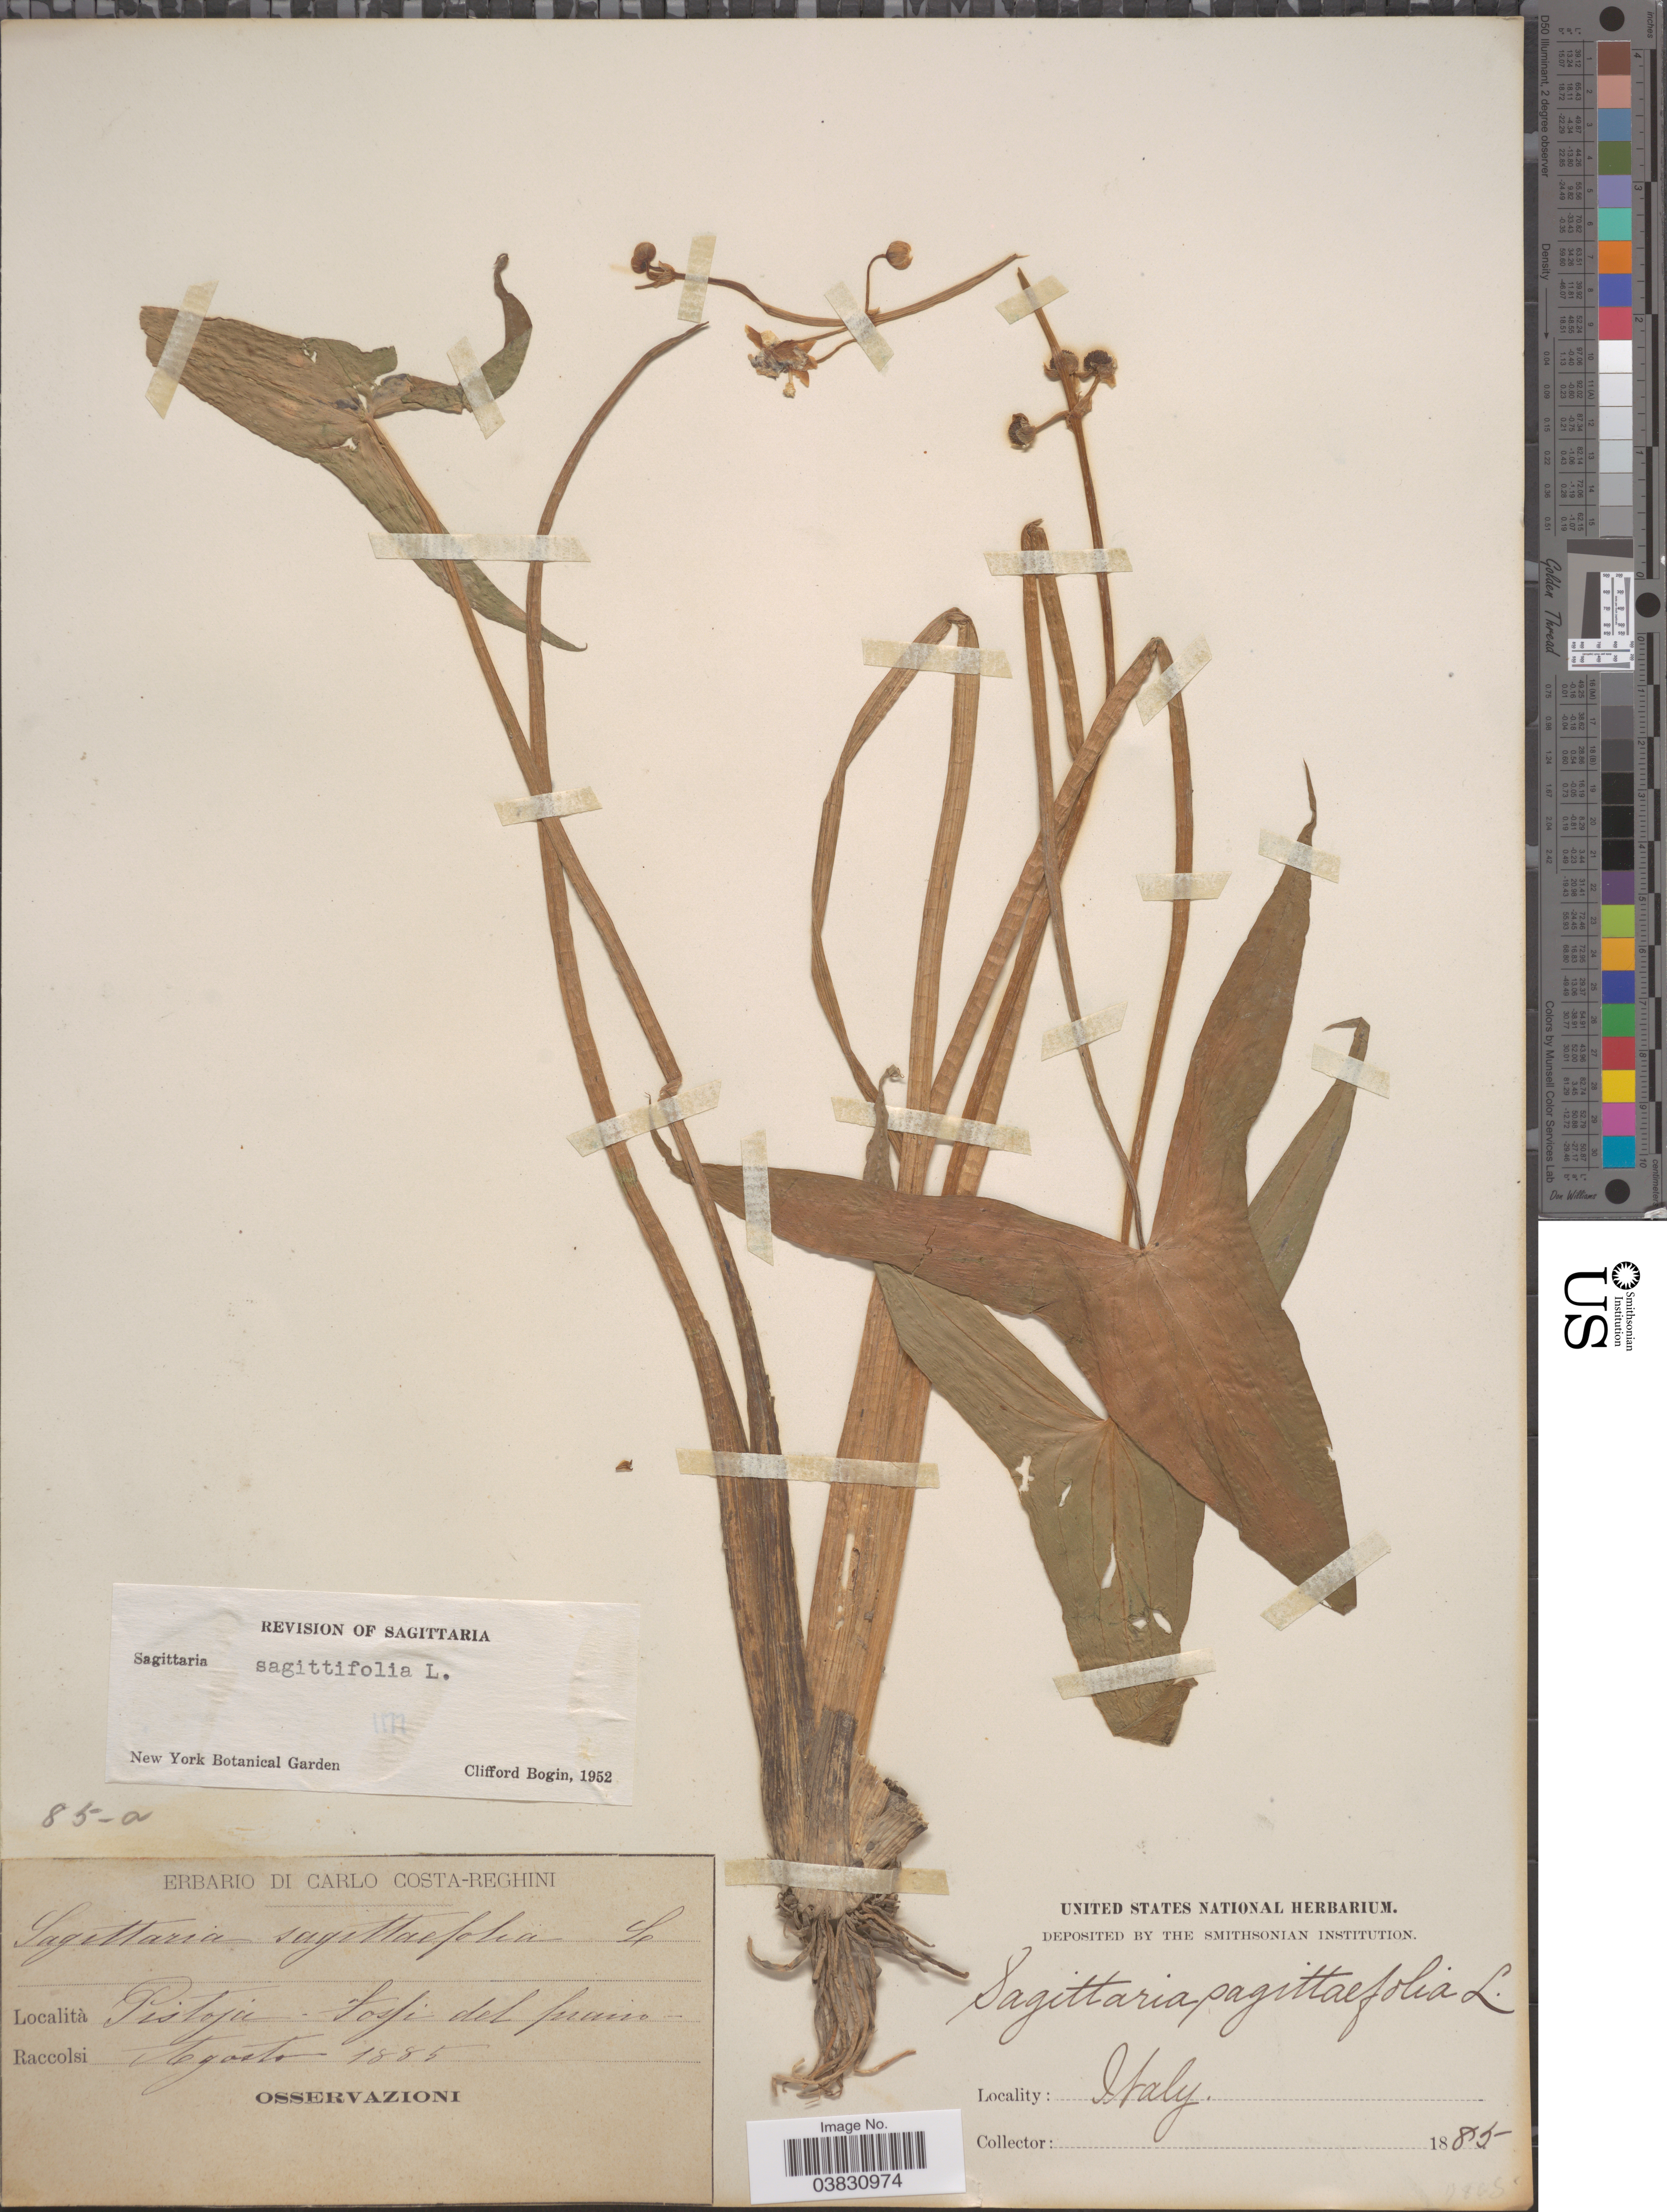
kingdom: Plantae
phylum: Tracheophyta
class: Liliopsida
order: Alismatales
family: Alismataceae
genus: Sagittaria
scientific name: Sagittaria sagittifolia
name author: L.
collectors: Costa-Reghini, C.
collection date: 1885-08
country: Italy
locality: Pistoia. Fosti del lario.